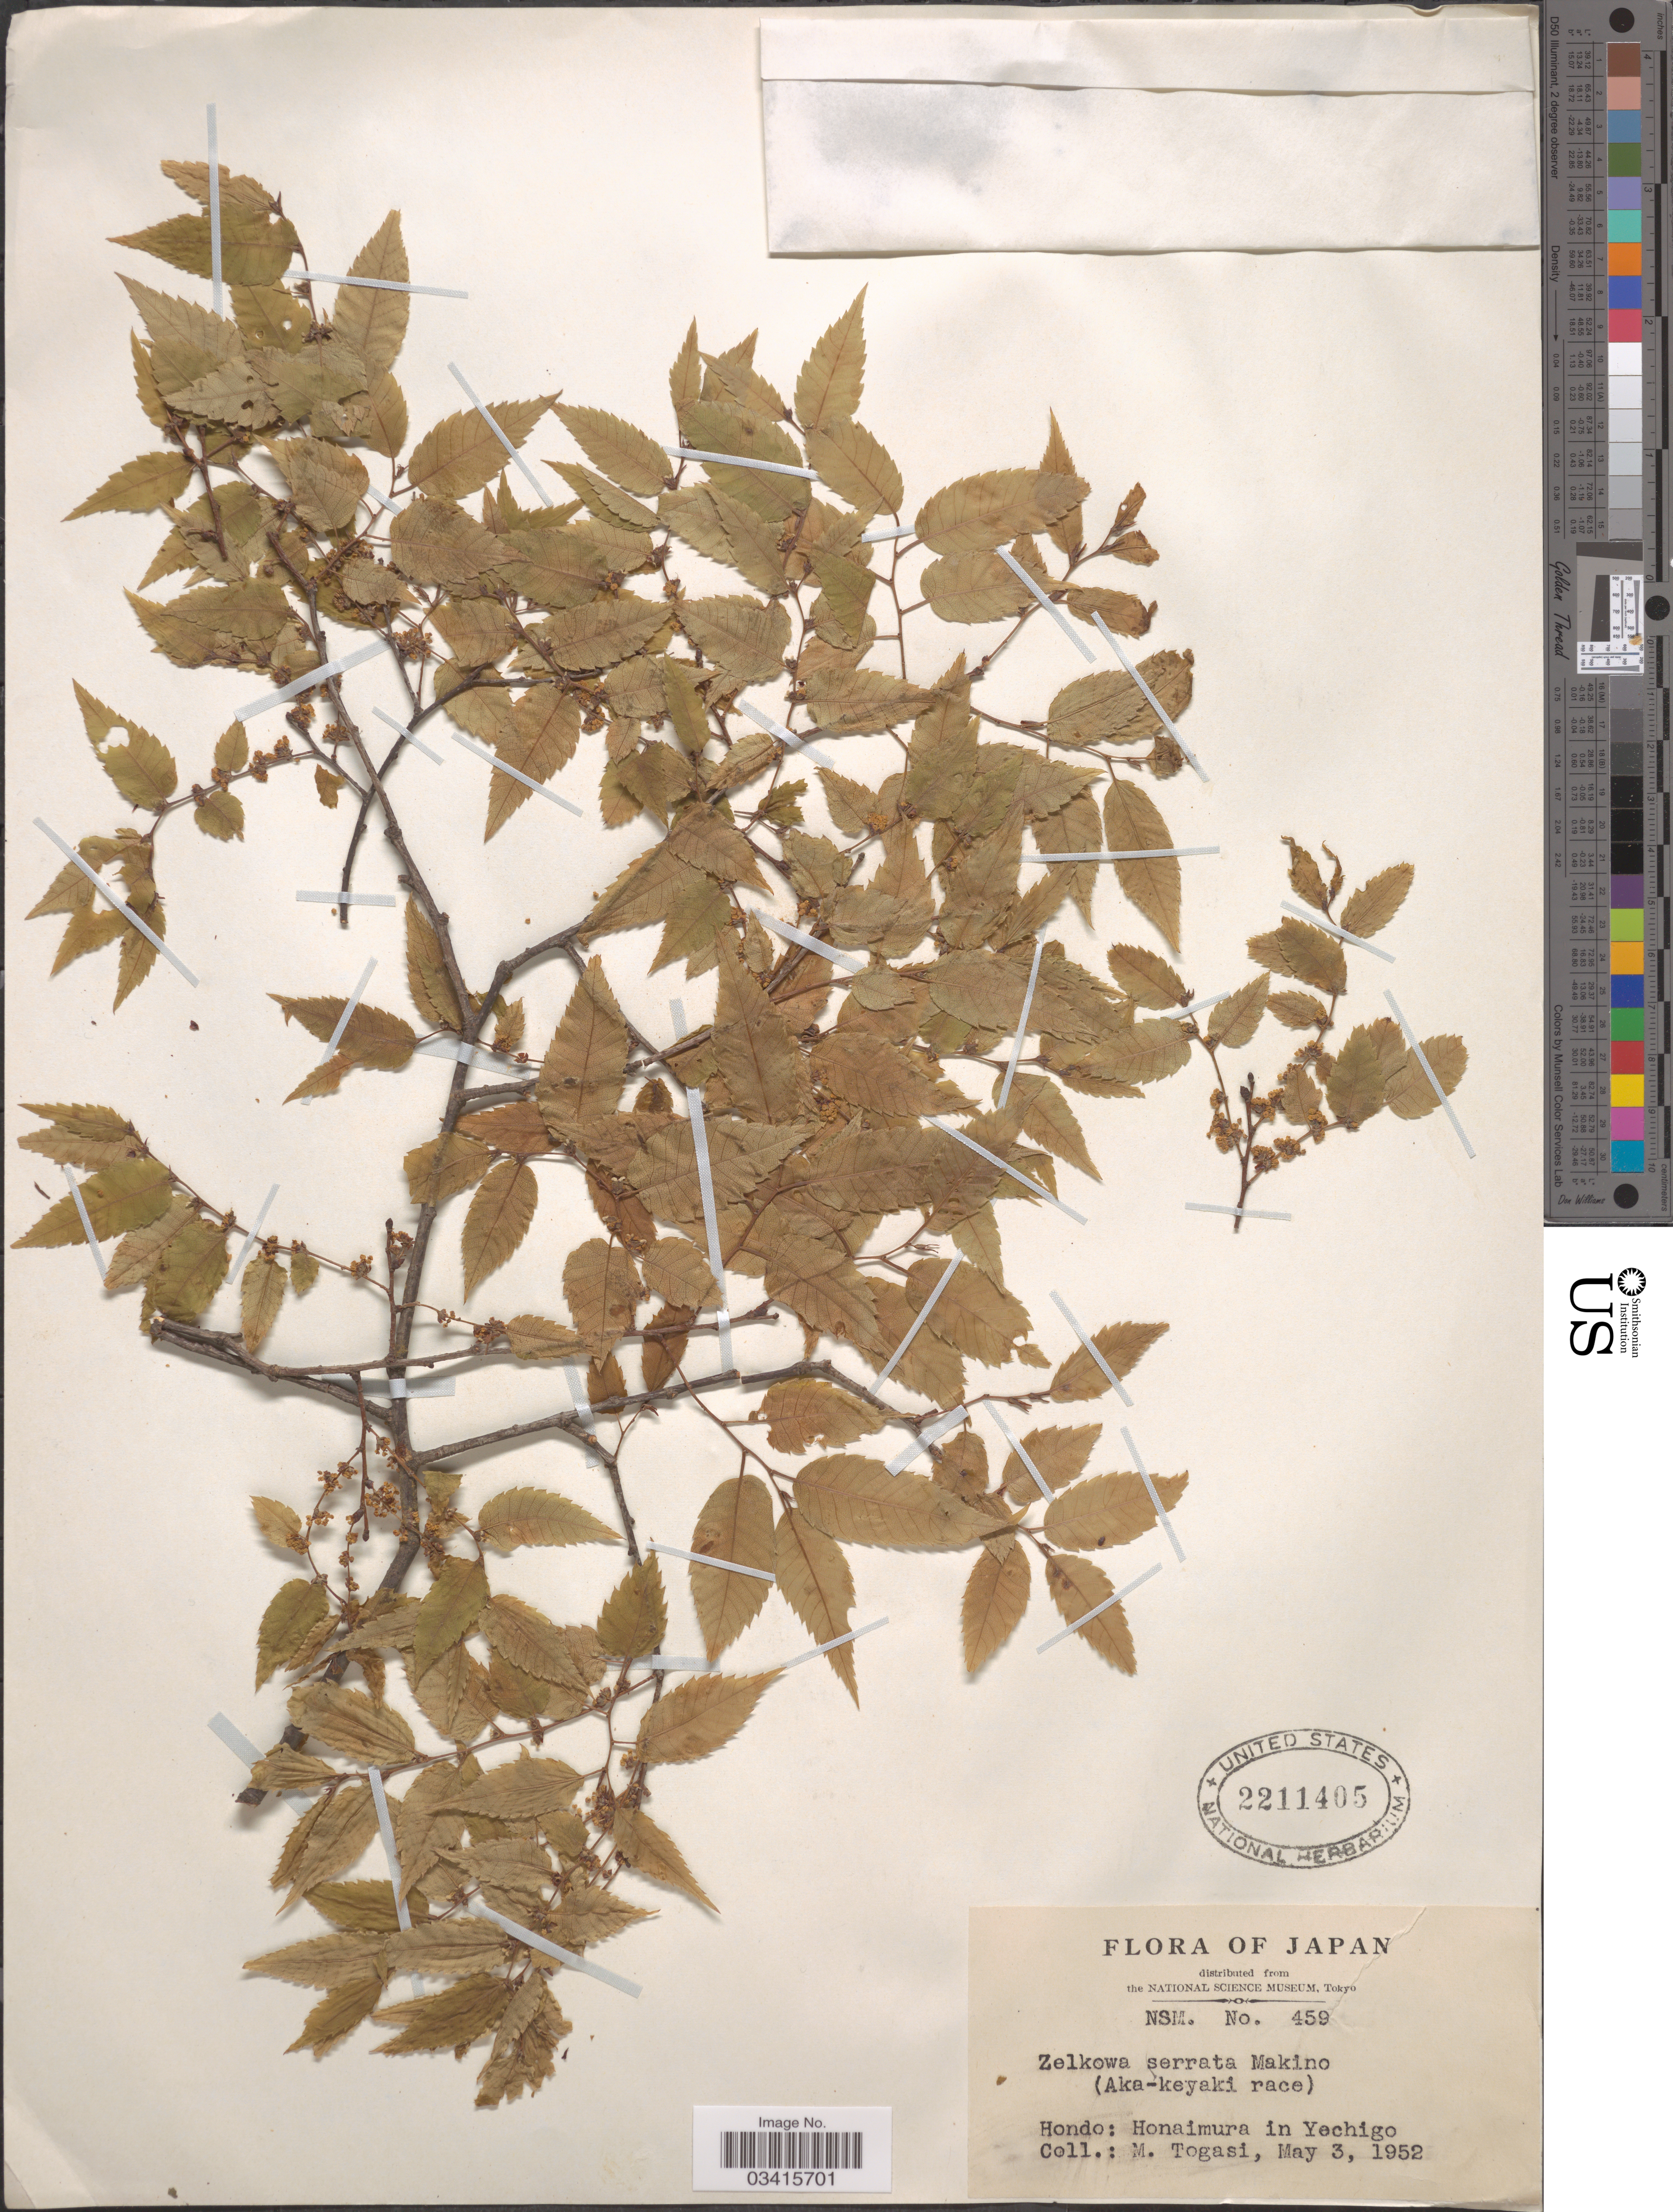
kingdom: Plantae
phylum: Tracheophyta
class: Magnoliopsida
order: Rosales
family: Ulmaceae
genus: Zelkova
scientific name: Zelkova serrata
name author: (Thunb.) Makino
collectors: M. Togasi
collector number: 459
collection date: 1952-05-03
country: Japan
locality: Hondo: Honaimura in Yechigo.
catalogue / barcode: US 2211405